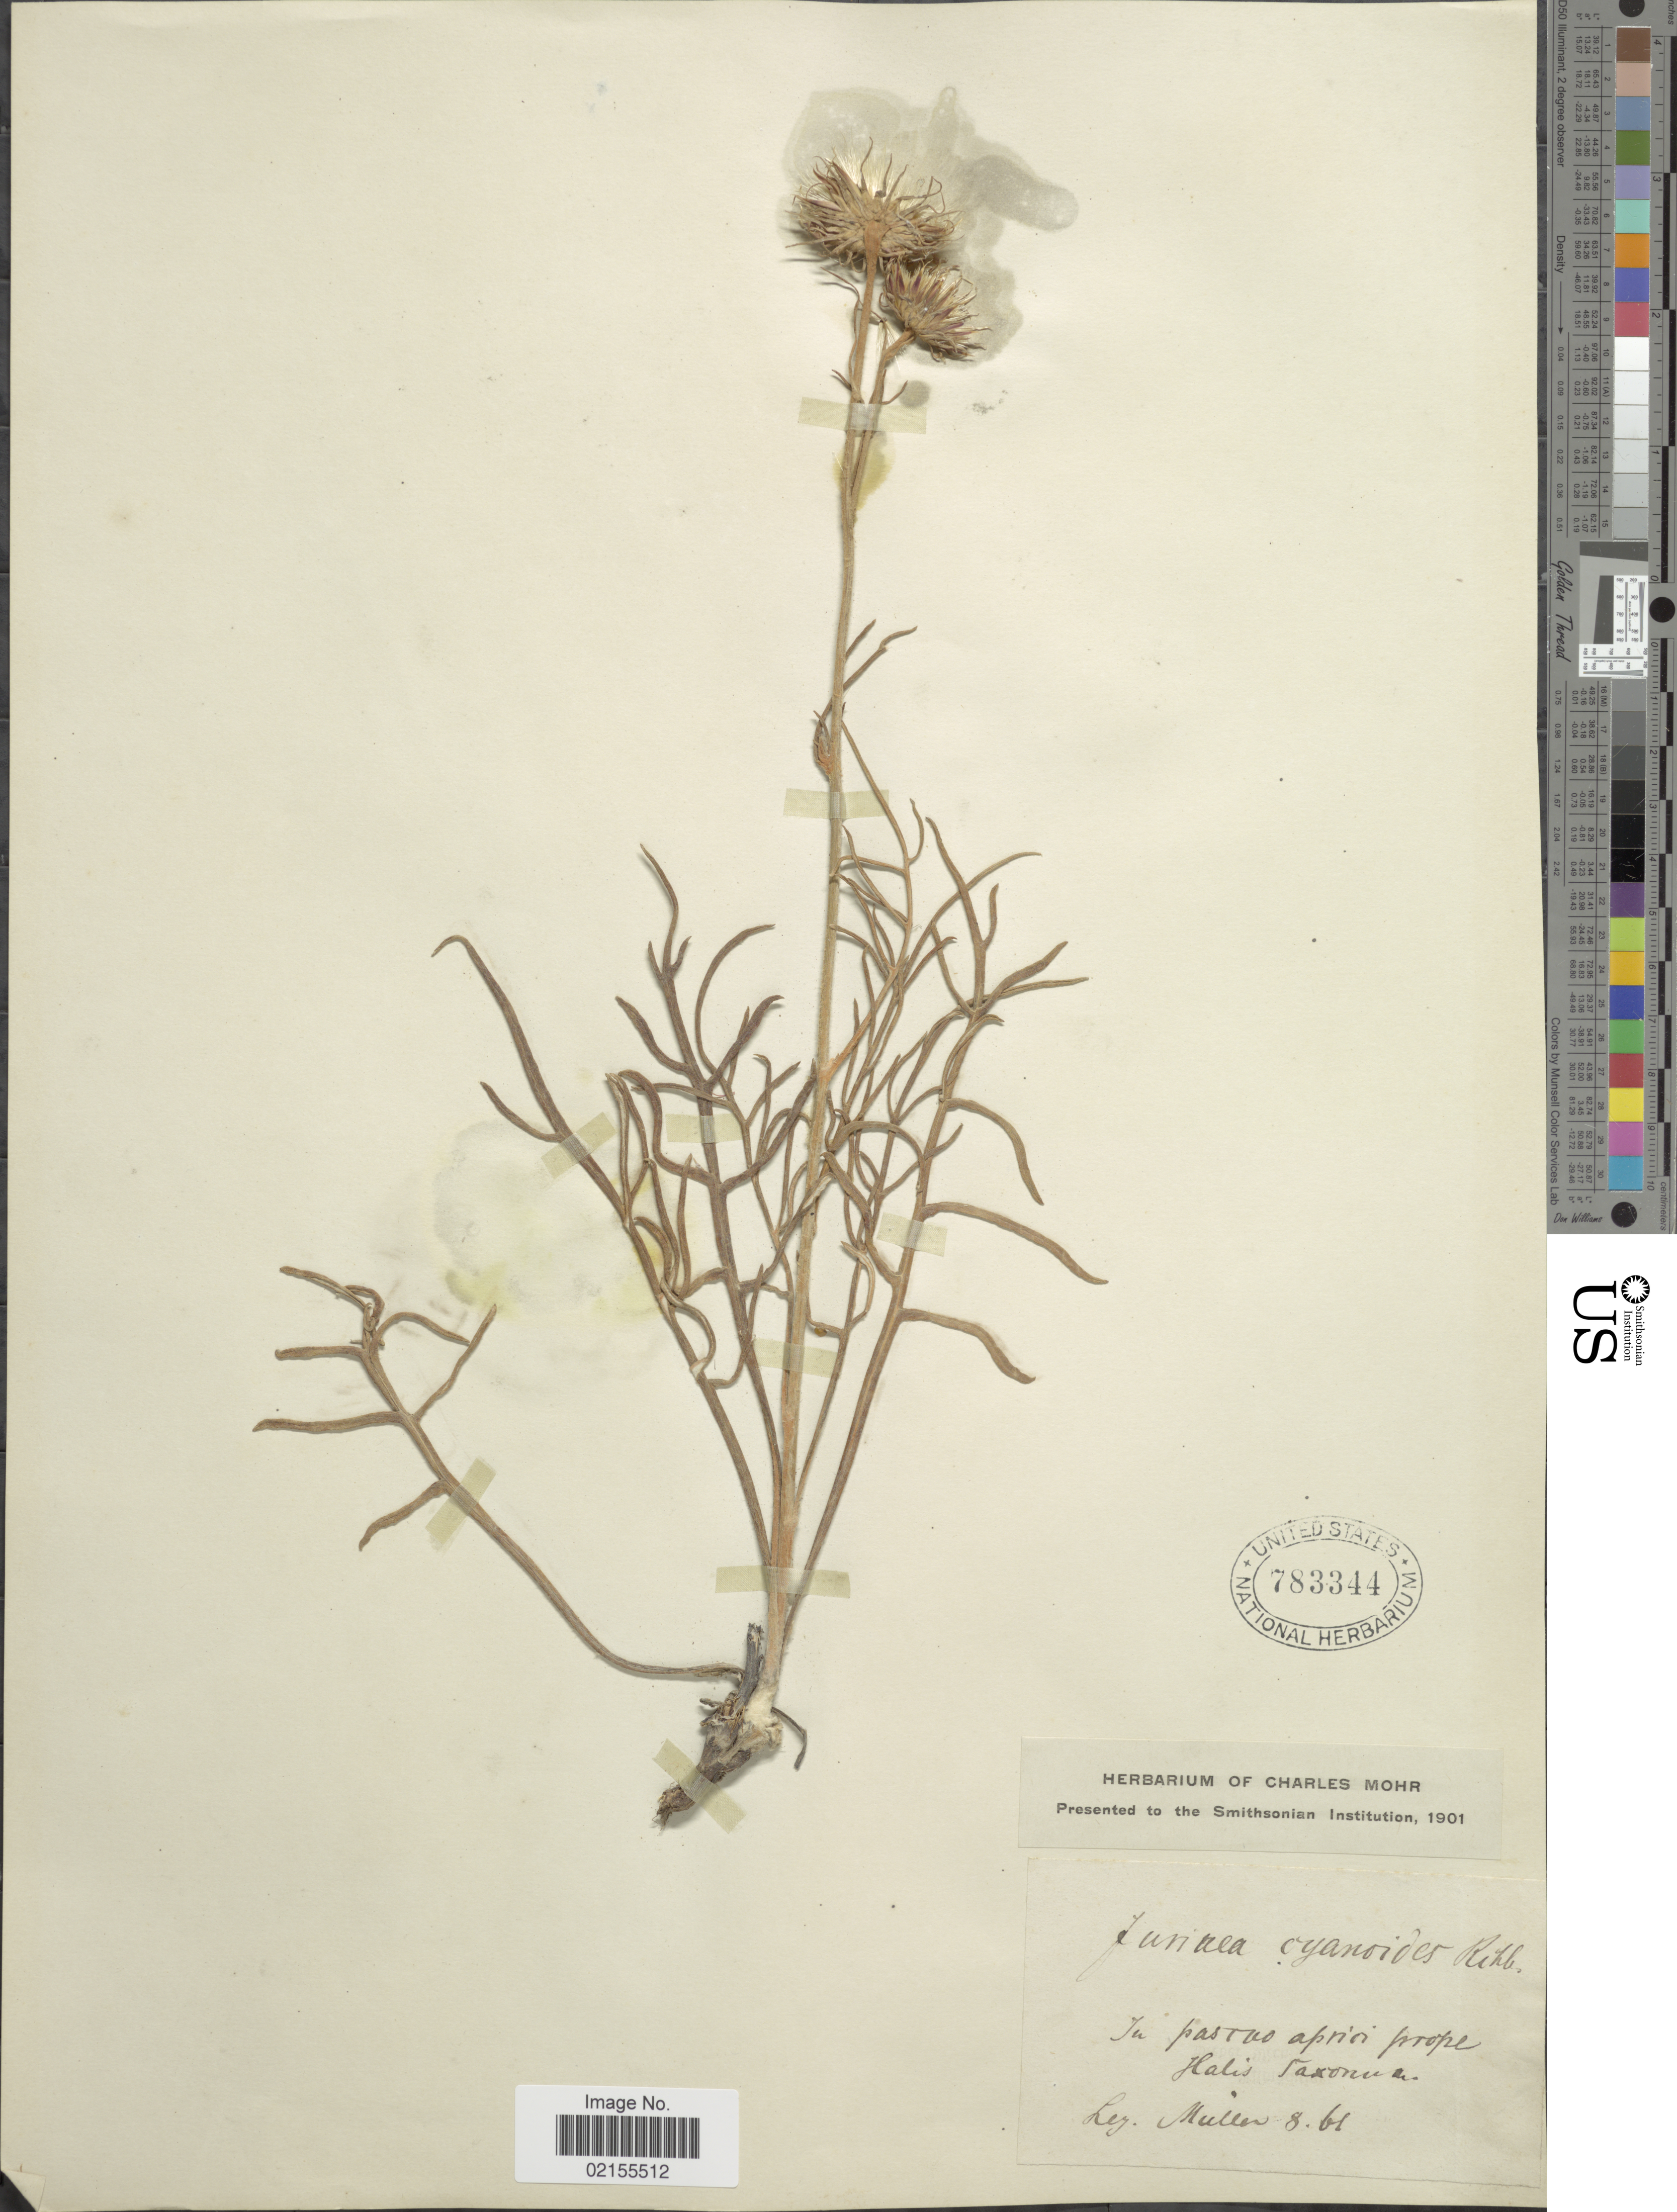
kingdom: Plantae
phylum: Tracheophyta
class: Magnoliopsida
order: Asterales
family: Asteraceae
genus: Jurinea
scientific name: Jurinea cyanoides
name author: (L.) Rchb.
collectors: -- Müller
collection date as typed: Transcribed d/m/y: /8/61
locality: Prope Halis Saxonum [interpreted]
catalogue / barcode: US 783344